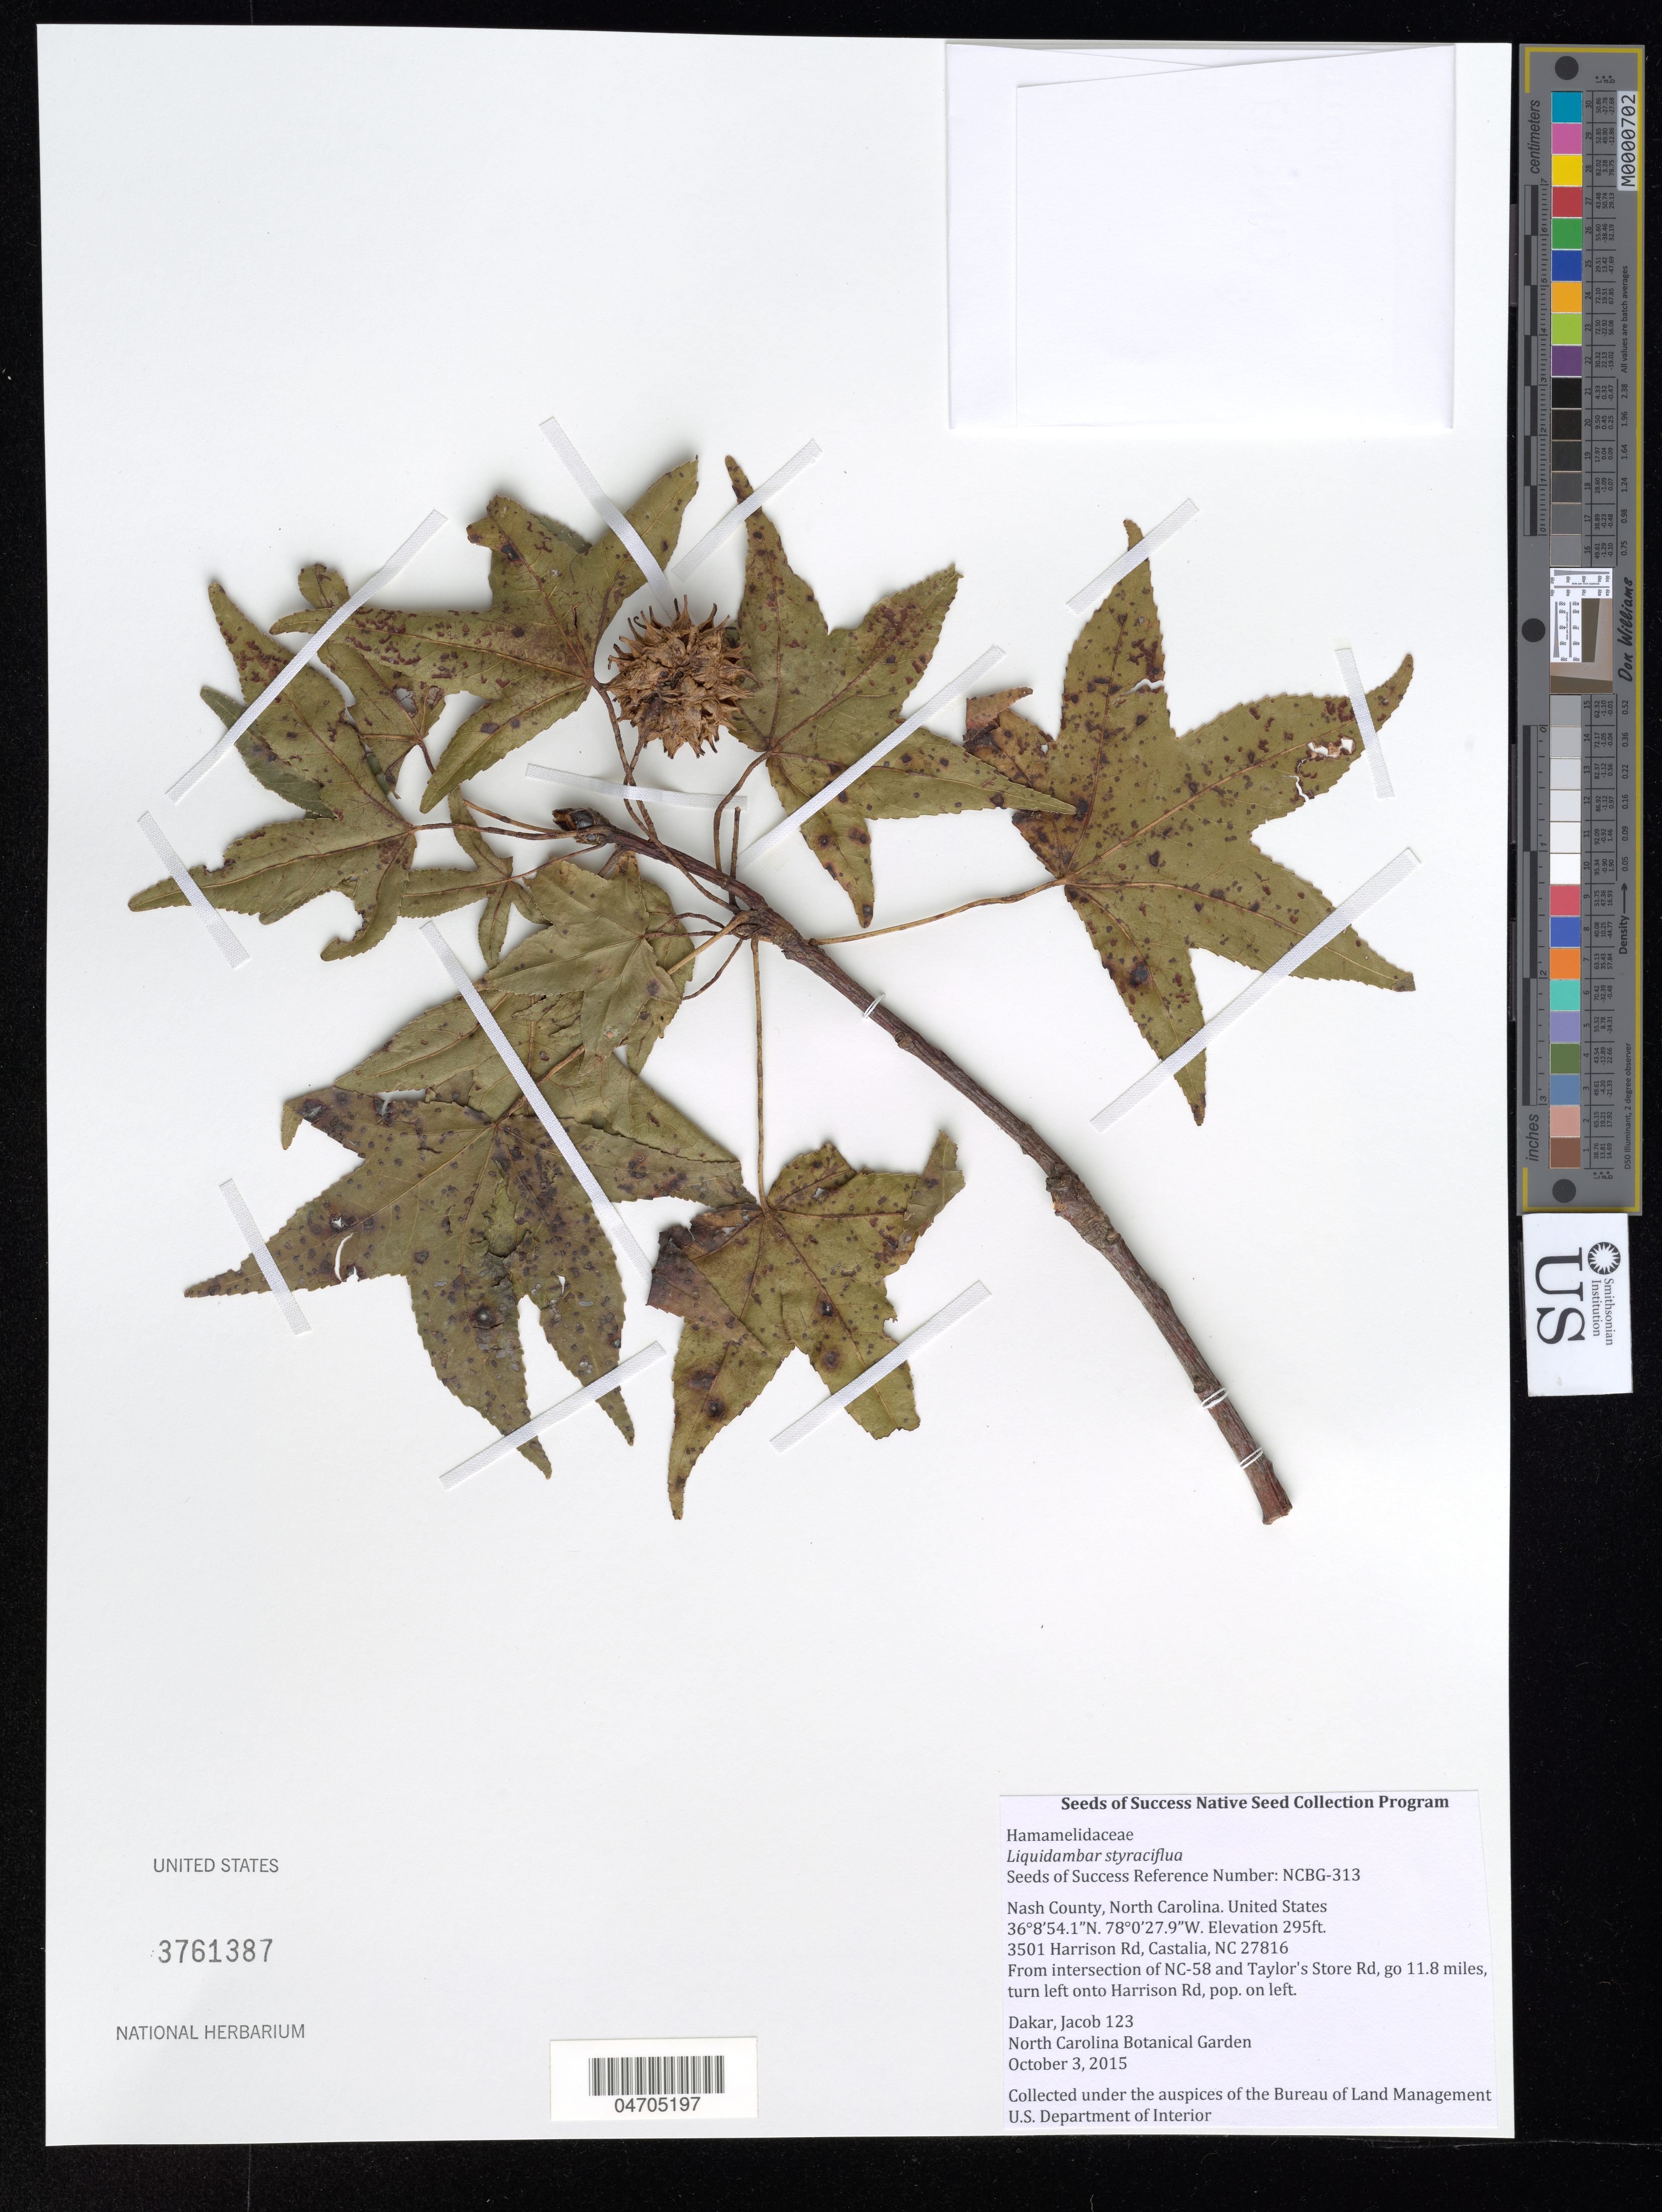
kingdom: Plantae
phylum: Tracheophyta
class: Magnoliopsida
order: Saxifragales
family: Altingiaceae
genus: Liquidambar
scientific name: Liquidambar styraciflua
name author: L.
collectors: J. Dakar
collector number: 123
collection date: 2015-10-03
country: United States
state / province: North Carolina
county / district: Nash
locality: Nash County. 3501 Harrison Rd, Castalia, NC 27816. From intersection of NC-58 and Taylor's Store Rd, go 11.8 miles turn left onto Harrison Rd, pop. on left.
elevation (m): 90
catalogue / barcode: US 3761387